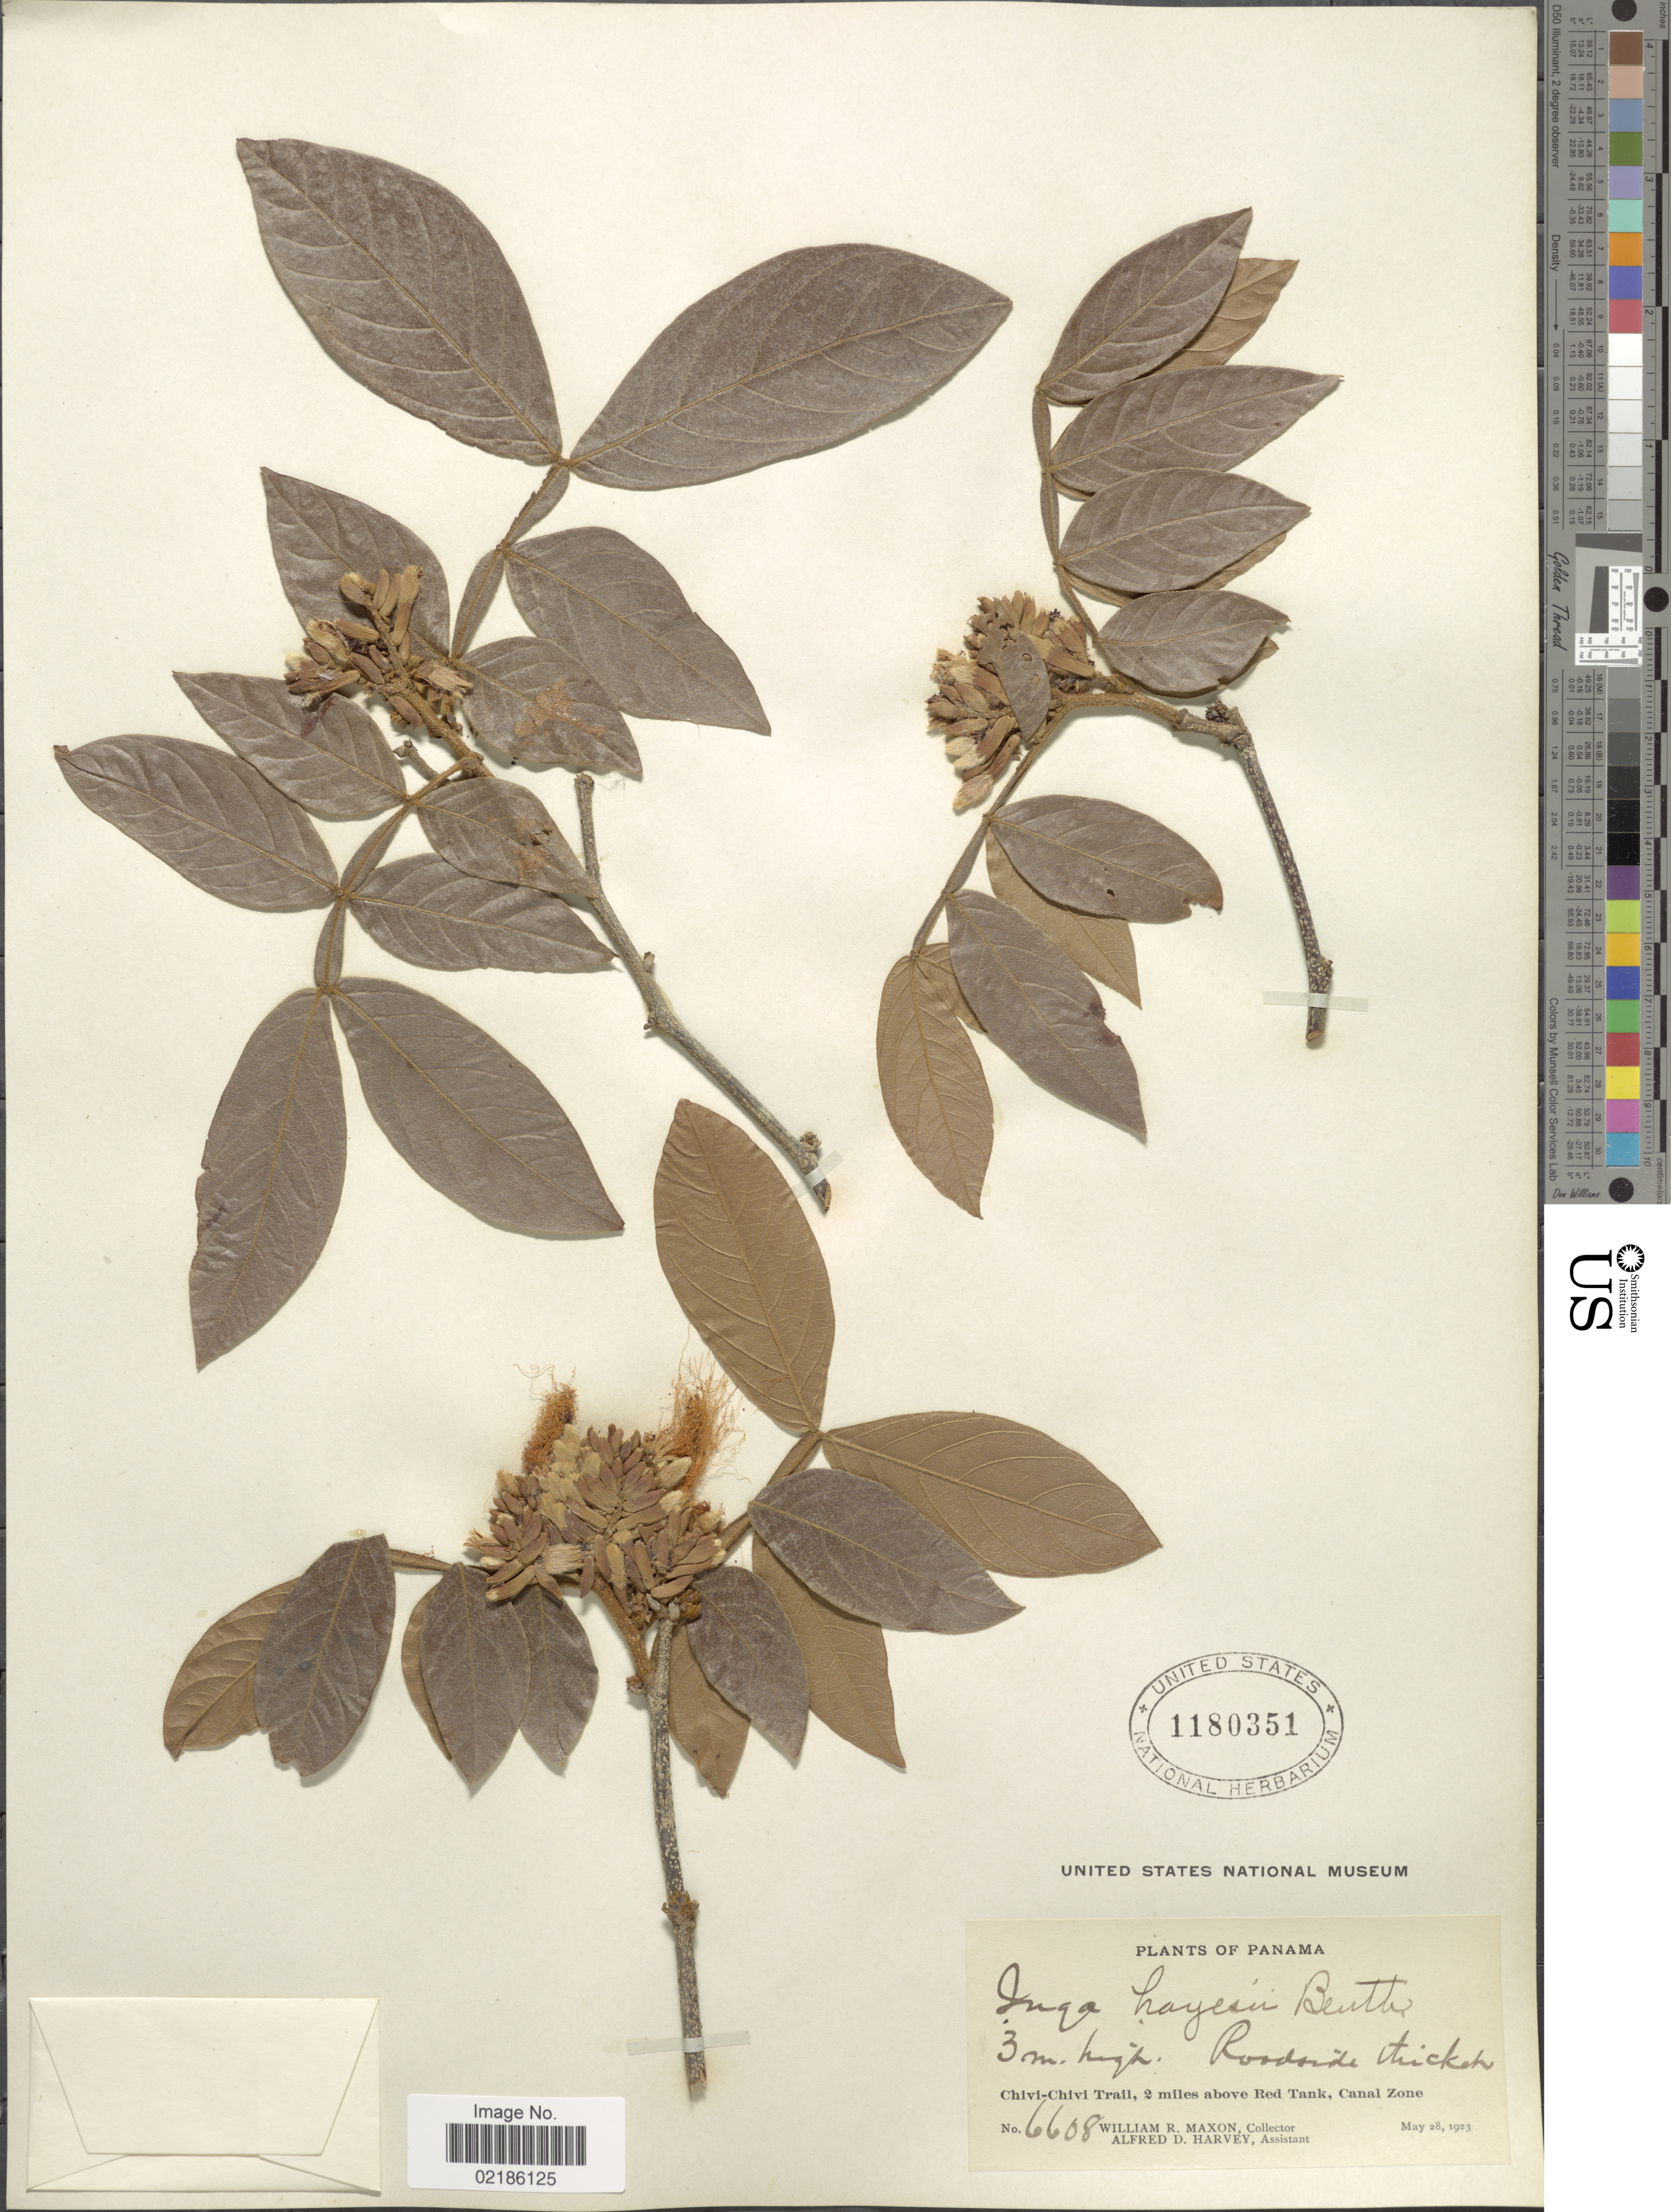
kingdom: Plantae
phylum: Tracheophyta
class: Magnoliopsida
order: Fabales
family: Fabaceae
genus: Inga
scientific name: Inga hayesii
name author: Benth.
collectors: W. R. Maxon & A. D. Harvey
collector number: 6608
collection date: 1923-05-28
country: Panama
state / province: Colón / Panamá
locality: Chivi-Chivi Trail, 2 miles above Red Tank, Canal Zone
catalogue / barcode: US 1180351